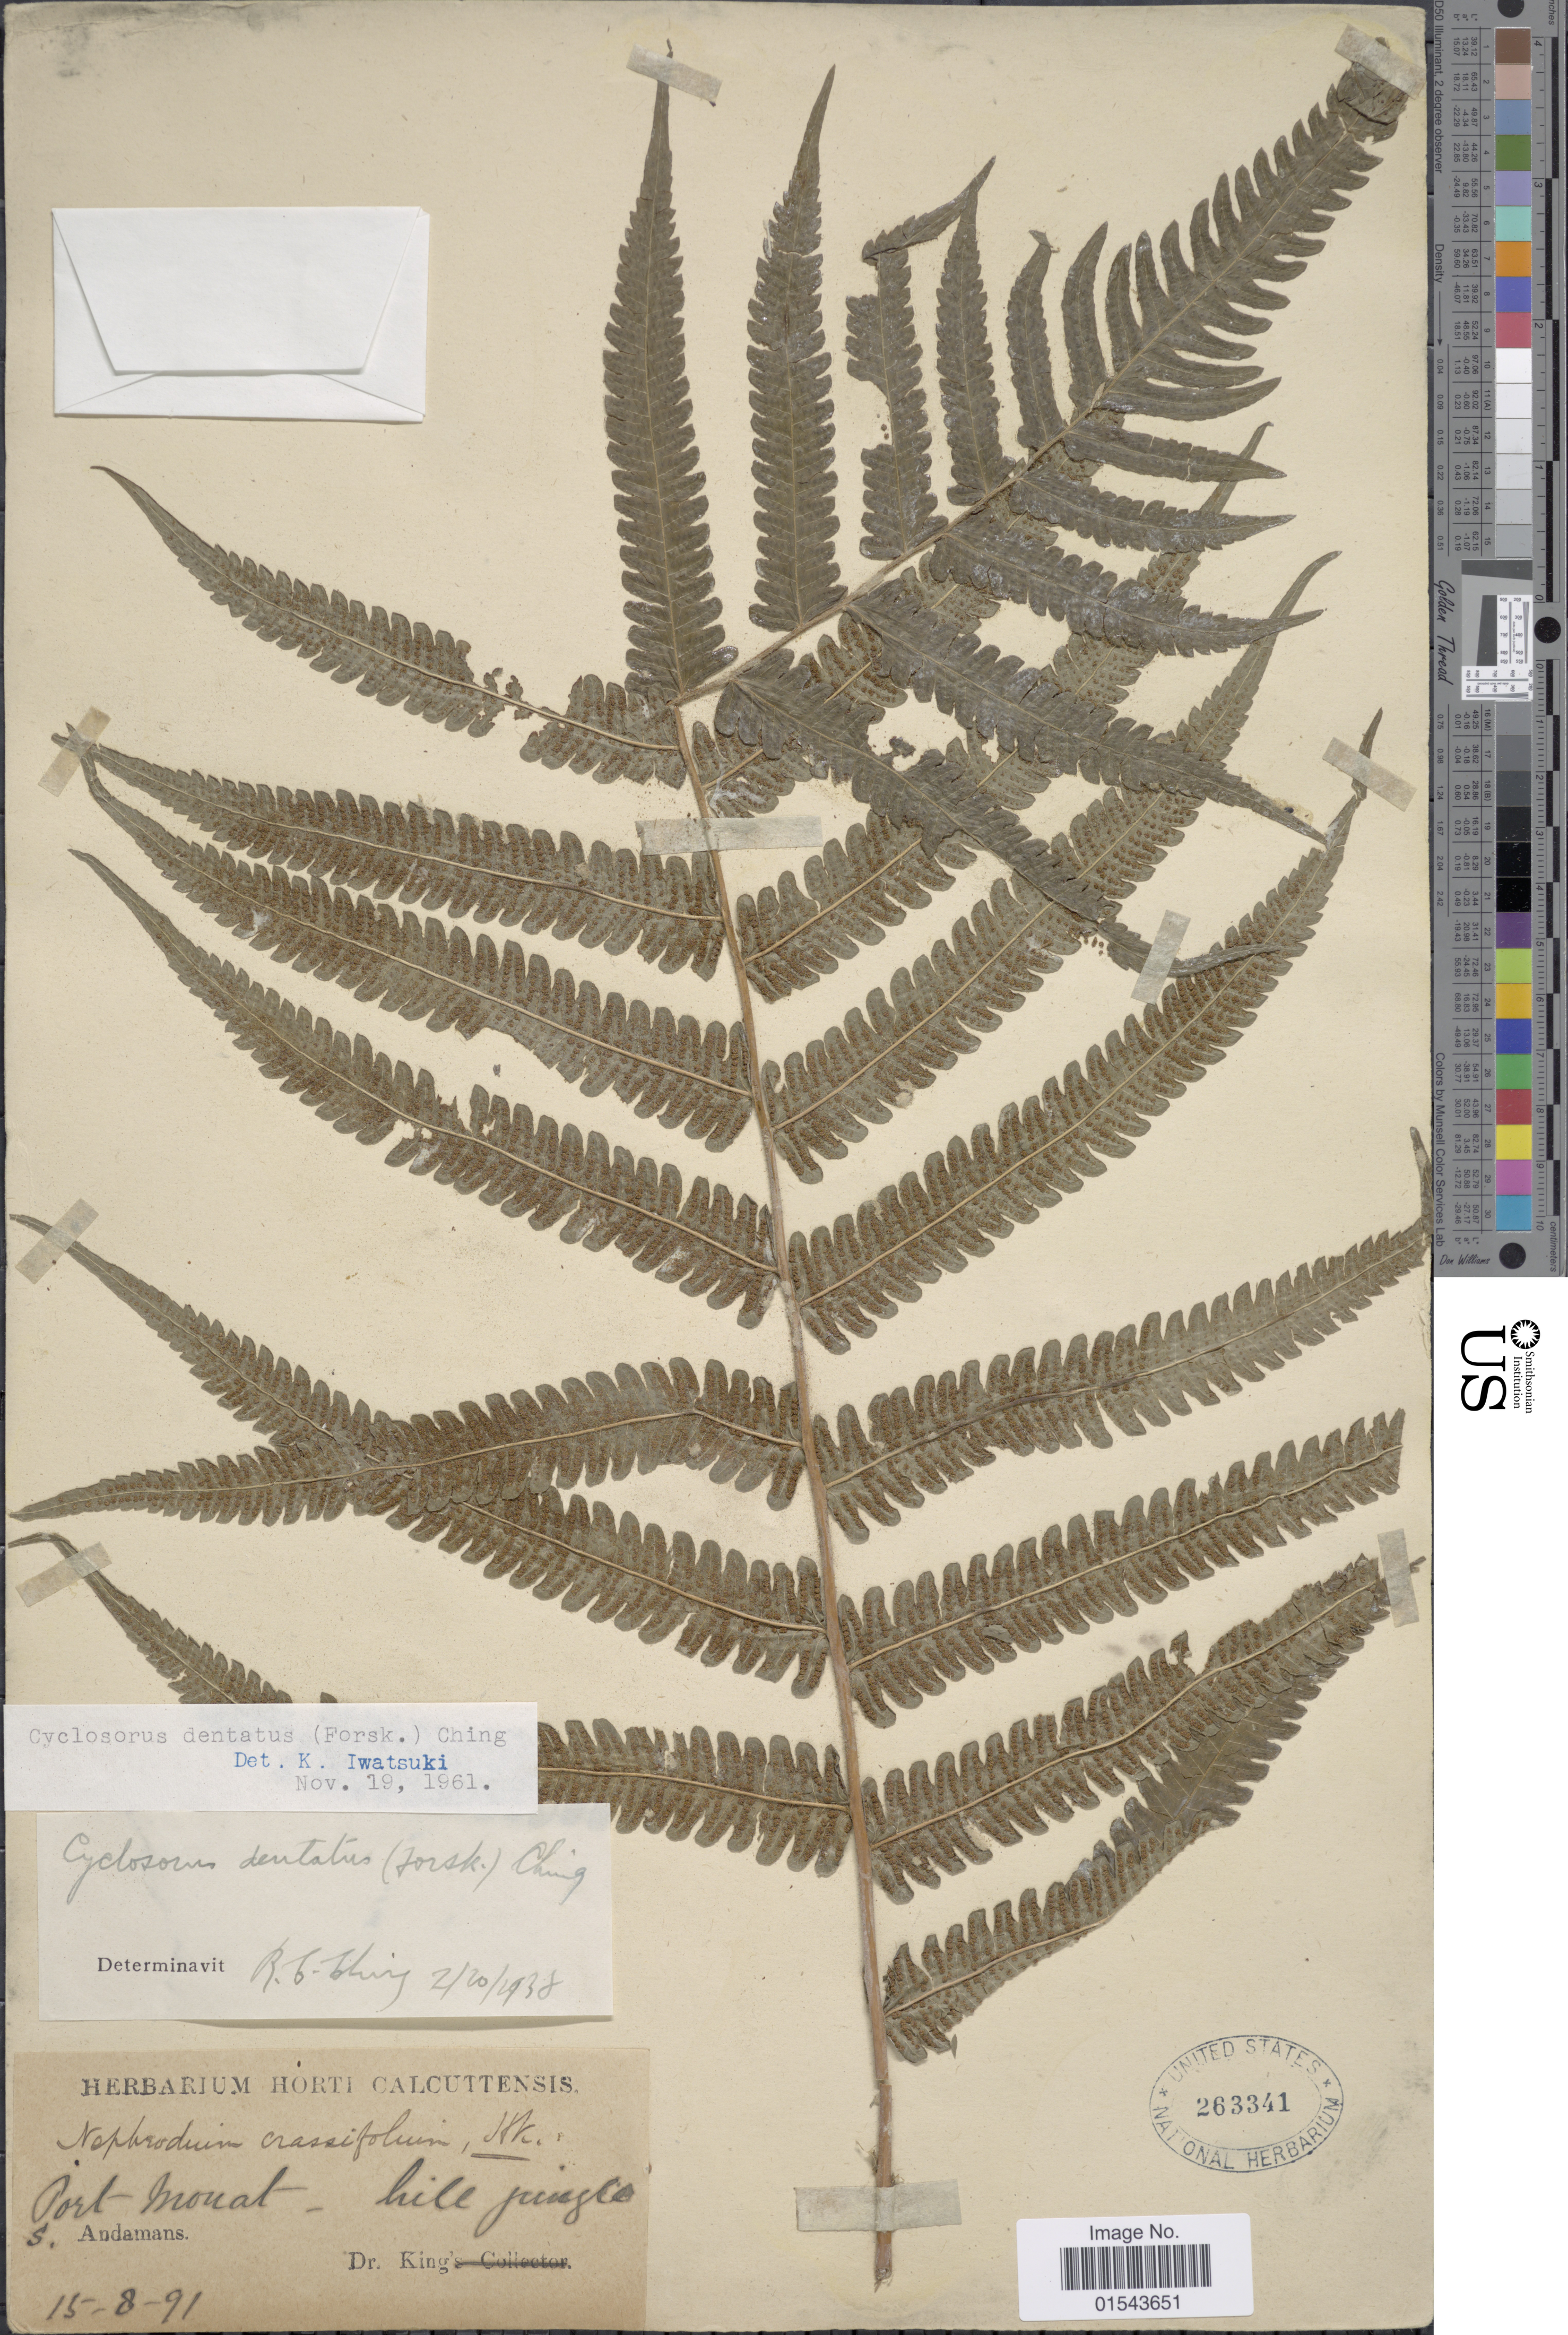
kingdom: Plantae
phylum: Tracheophyta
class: Polypodiopsida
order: Polypodiales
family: Thelypteridaceae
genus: Christella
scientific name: Christella dentata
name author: (Forssk.) Brownsey & Jermy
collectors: G. King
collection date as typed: Transcribed d/m/y: 15/8/91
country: India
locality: Port Monat, S. Andamans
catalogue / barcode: US 263341